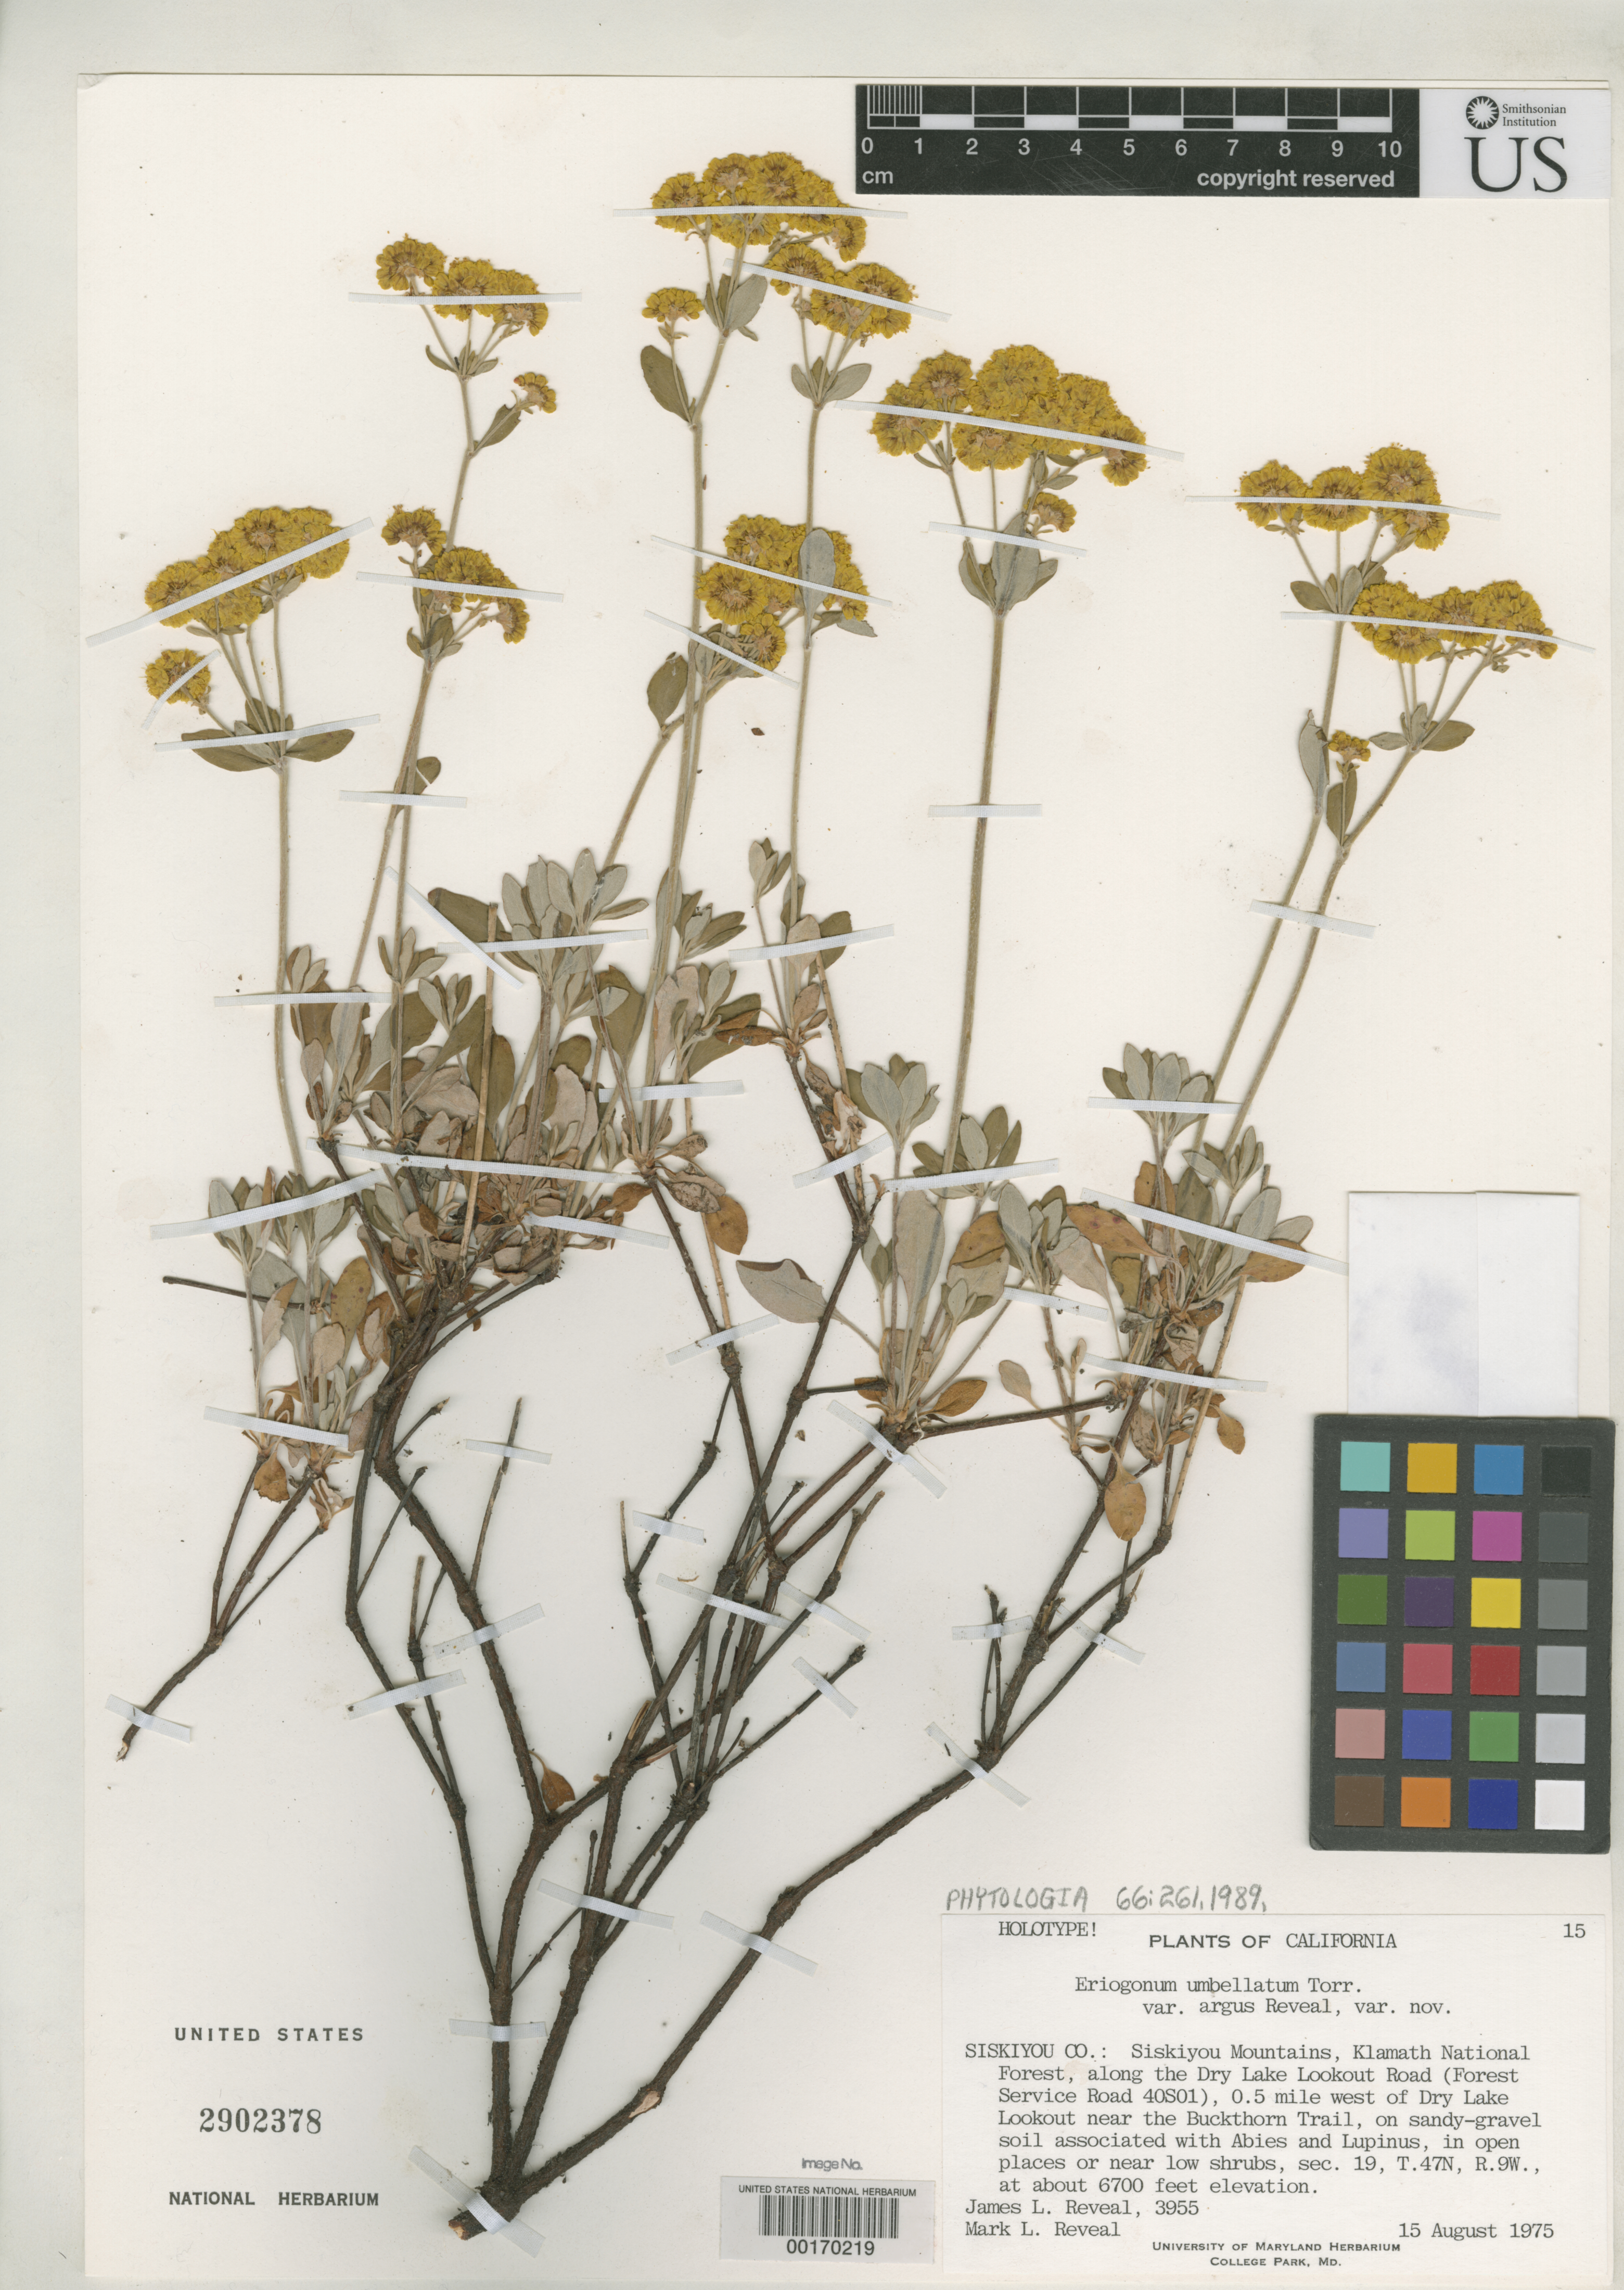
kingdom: Plantae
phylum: Tracheophyta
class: Magnoliopsida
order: Caryophyllales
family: Polygonaceae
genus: Eriogonum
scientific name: Eriogonum umbellatum var. argus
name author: Reveal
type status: Holotype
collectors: J. L. Reveal & M. L. Reveal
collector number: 3794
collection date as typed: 15 Aug 1975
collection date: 1975-08-15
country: United States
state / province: California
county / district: Siskiyou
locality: Siskiyou Mts., Klamath Nat. Park, along Dry Lookout Rd., Forest Service Rs. 40s01, 0.5 mi W of dry Lake Lookout near Buckthorn.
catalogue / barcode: US 2902378